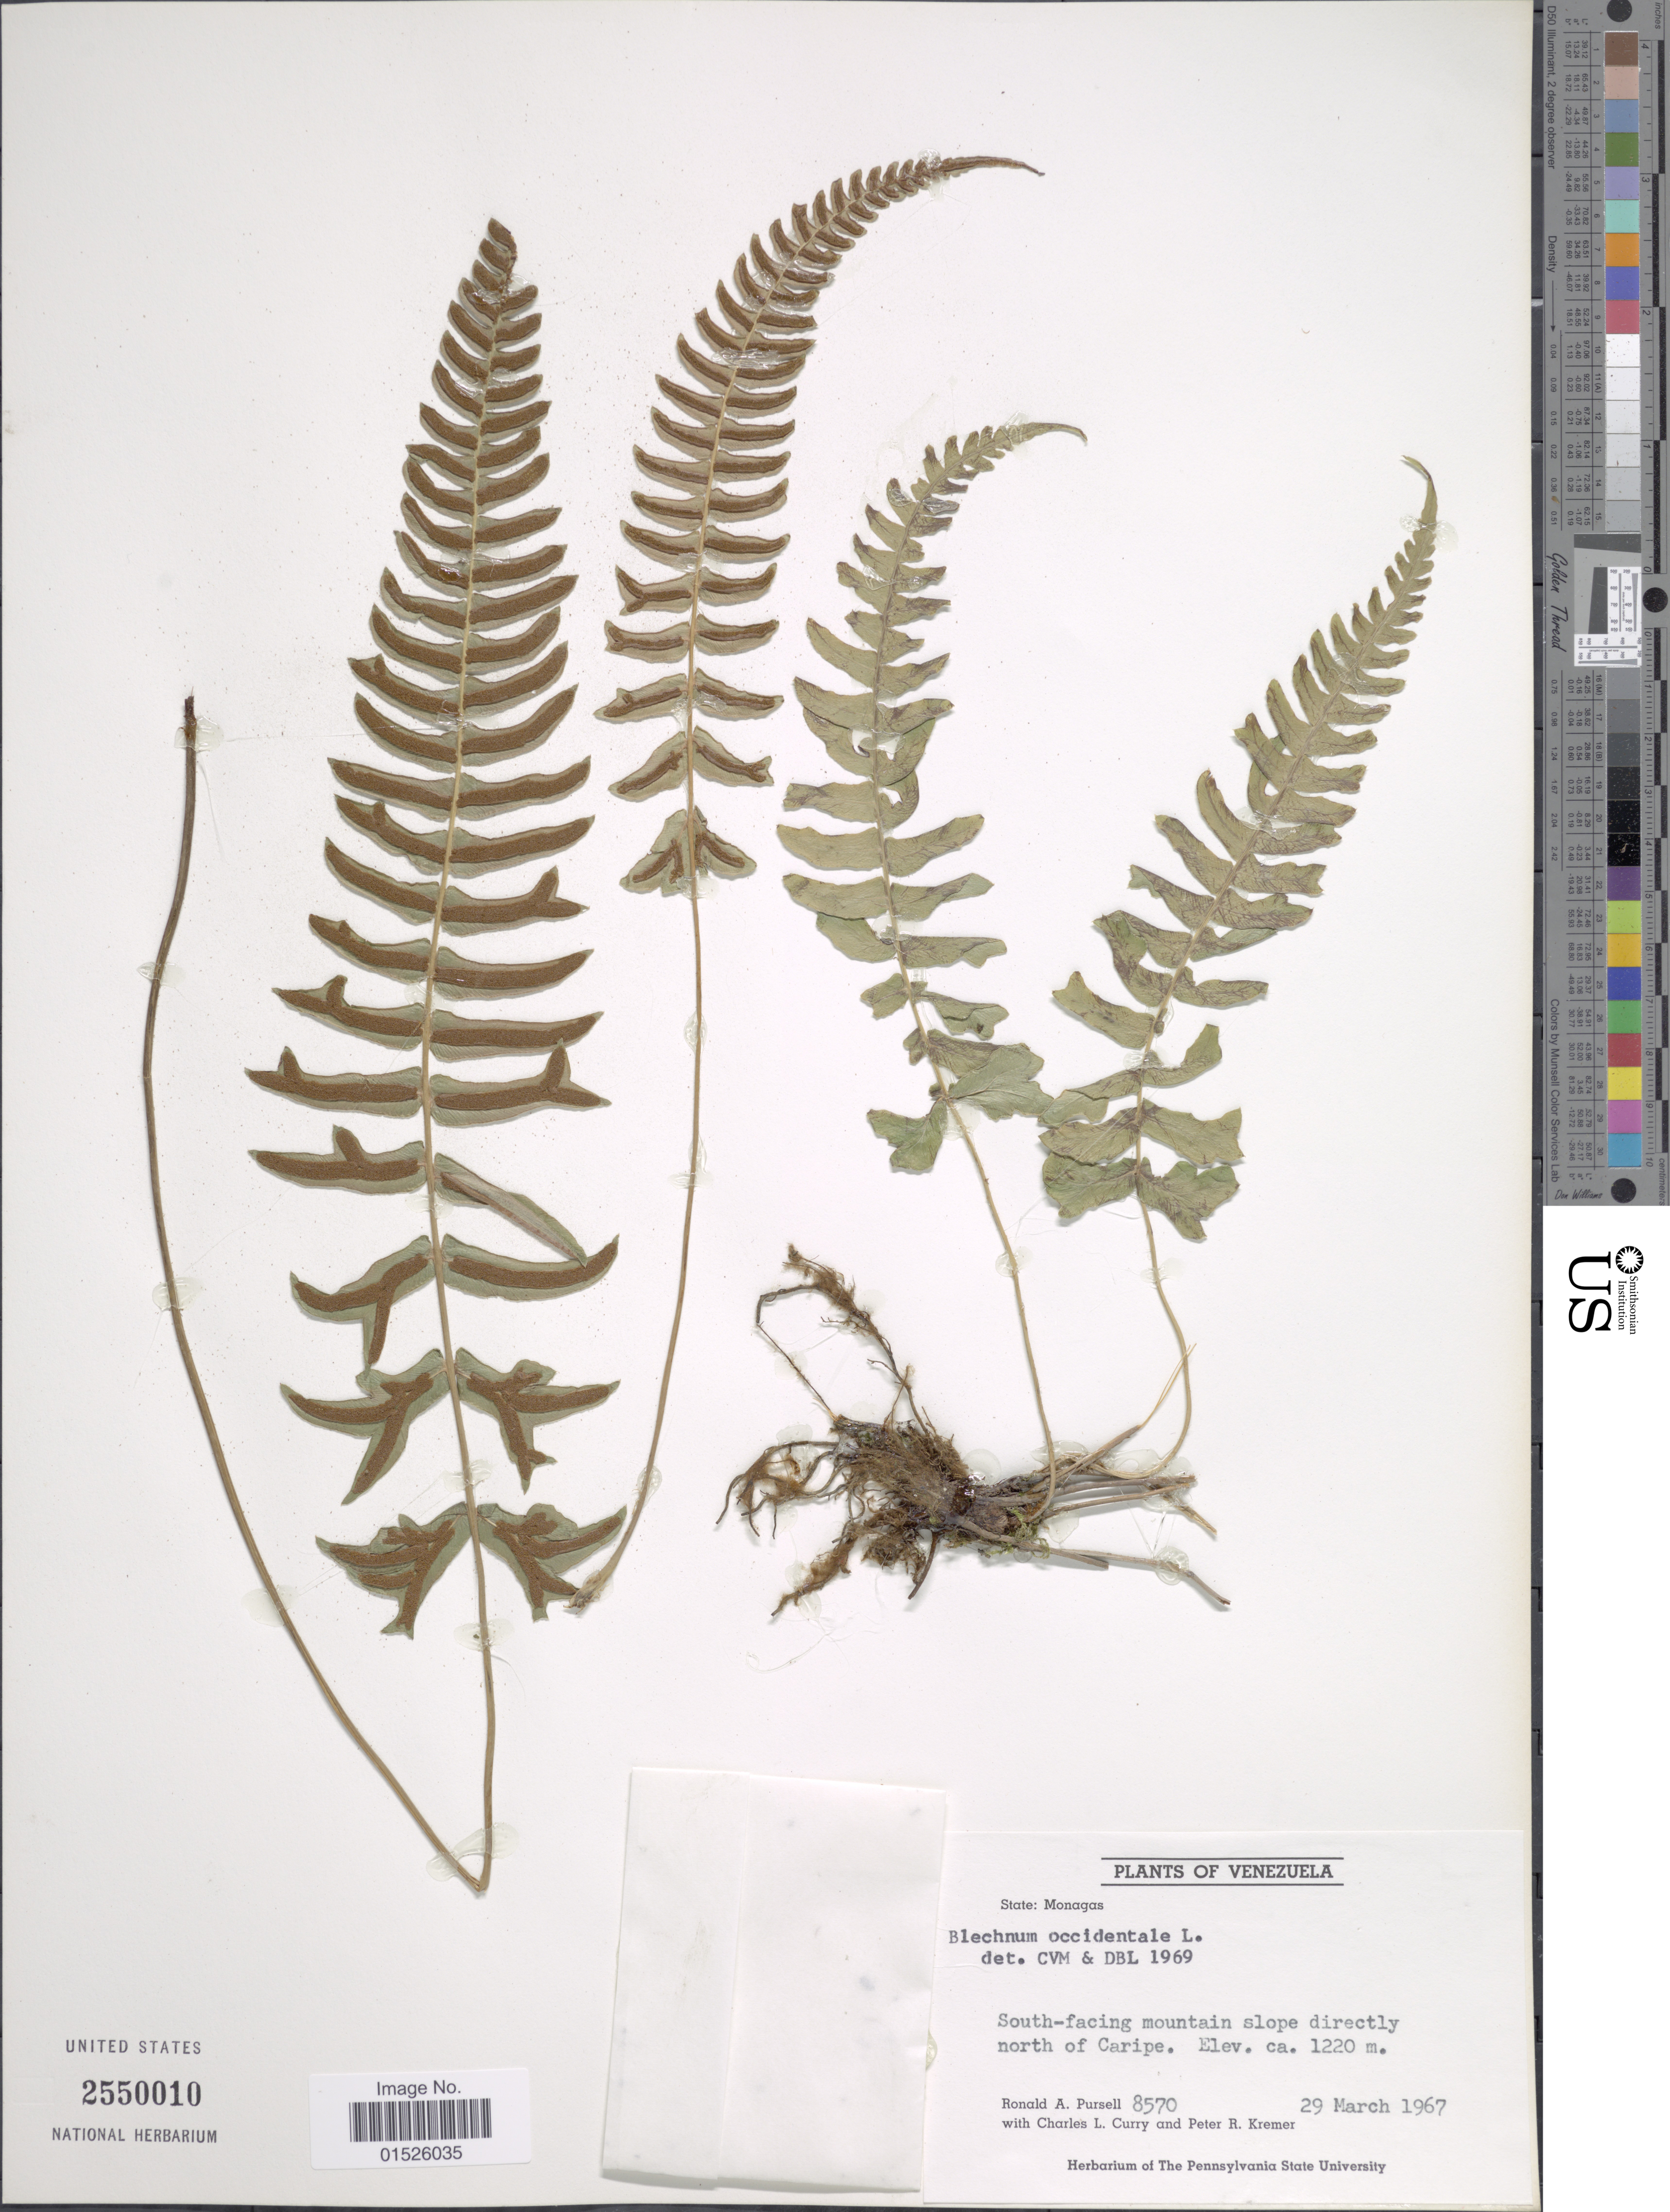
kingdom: Plantae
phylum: Tracheophyta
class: Polypodiopsida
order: Polypodiales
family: Blechnaceae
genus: Blechnum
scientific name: Blechnum glandulosum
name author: Link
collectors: R. A. Pursell, C. L. Curry & P. R. Kremer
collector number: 8570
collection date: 1967-03-29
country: Venezuela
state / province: Monagas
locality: South-facing mountain slope directly north of Caripe.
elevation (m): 1220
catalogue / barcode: US 2550010